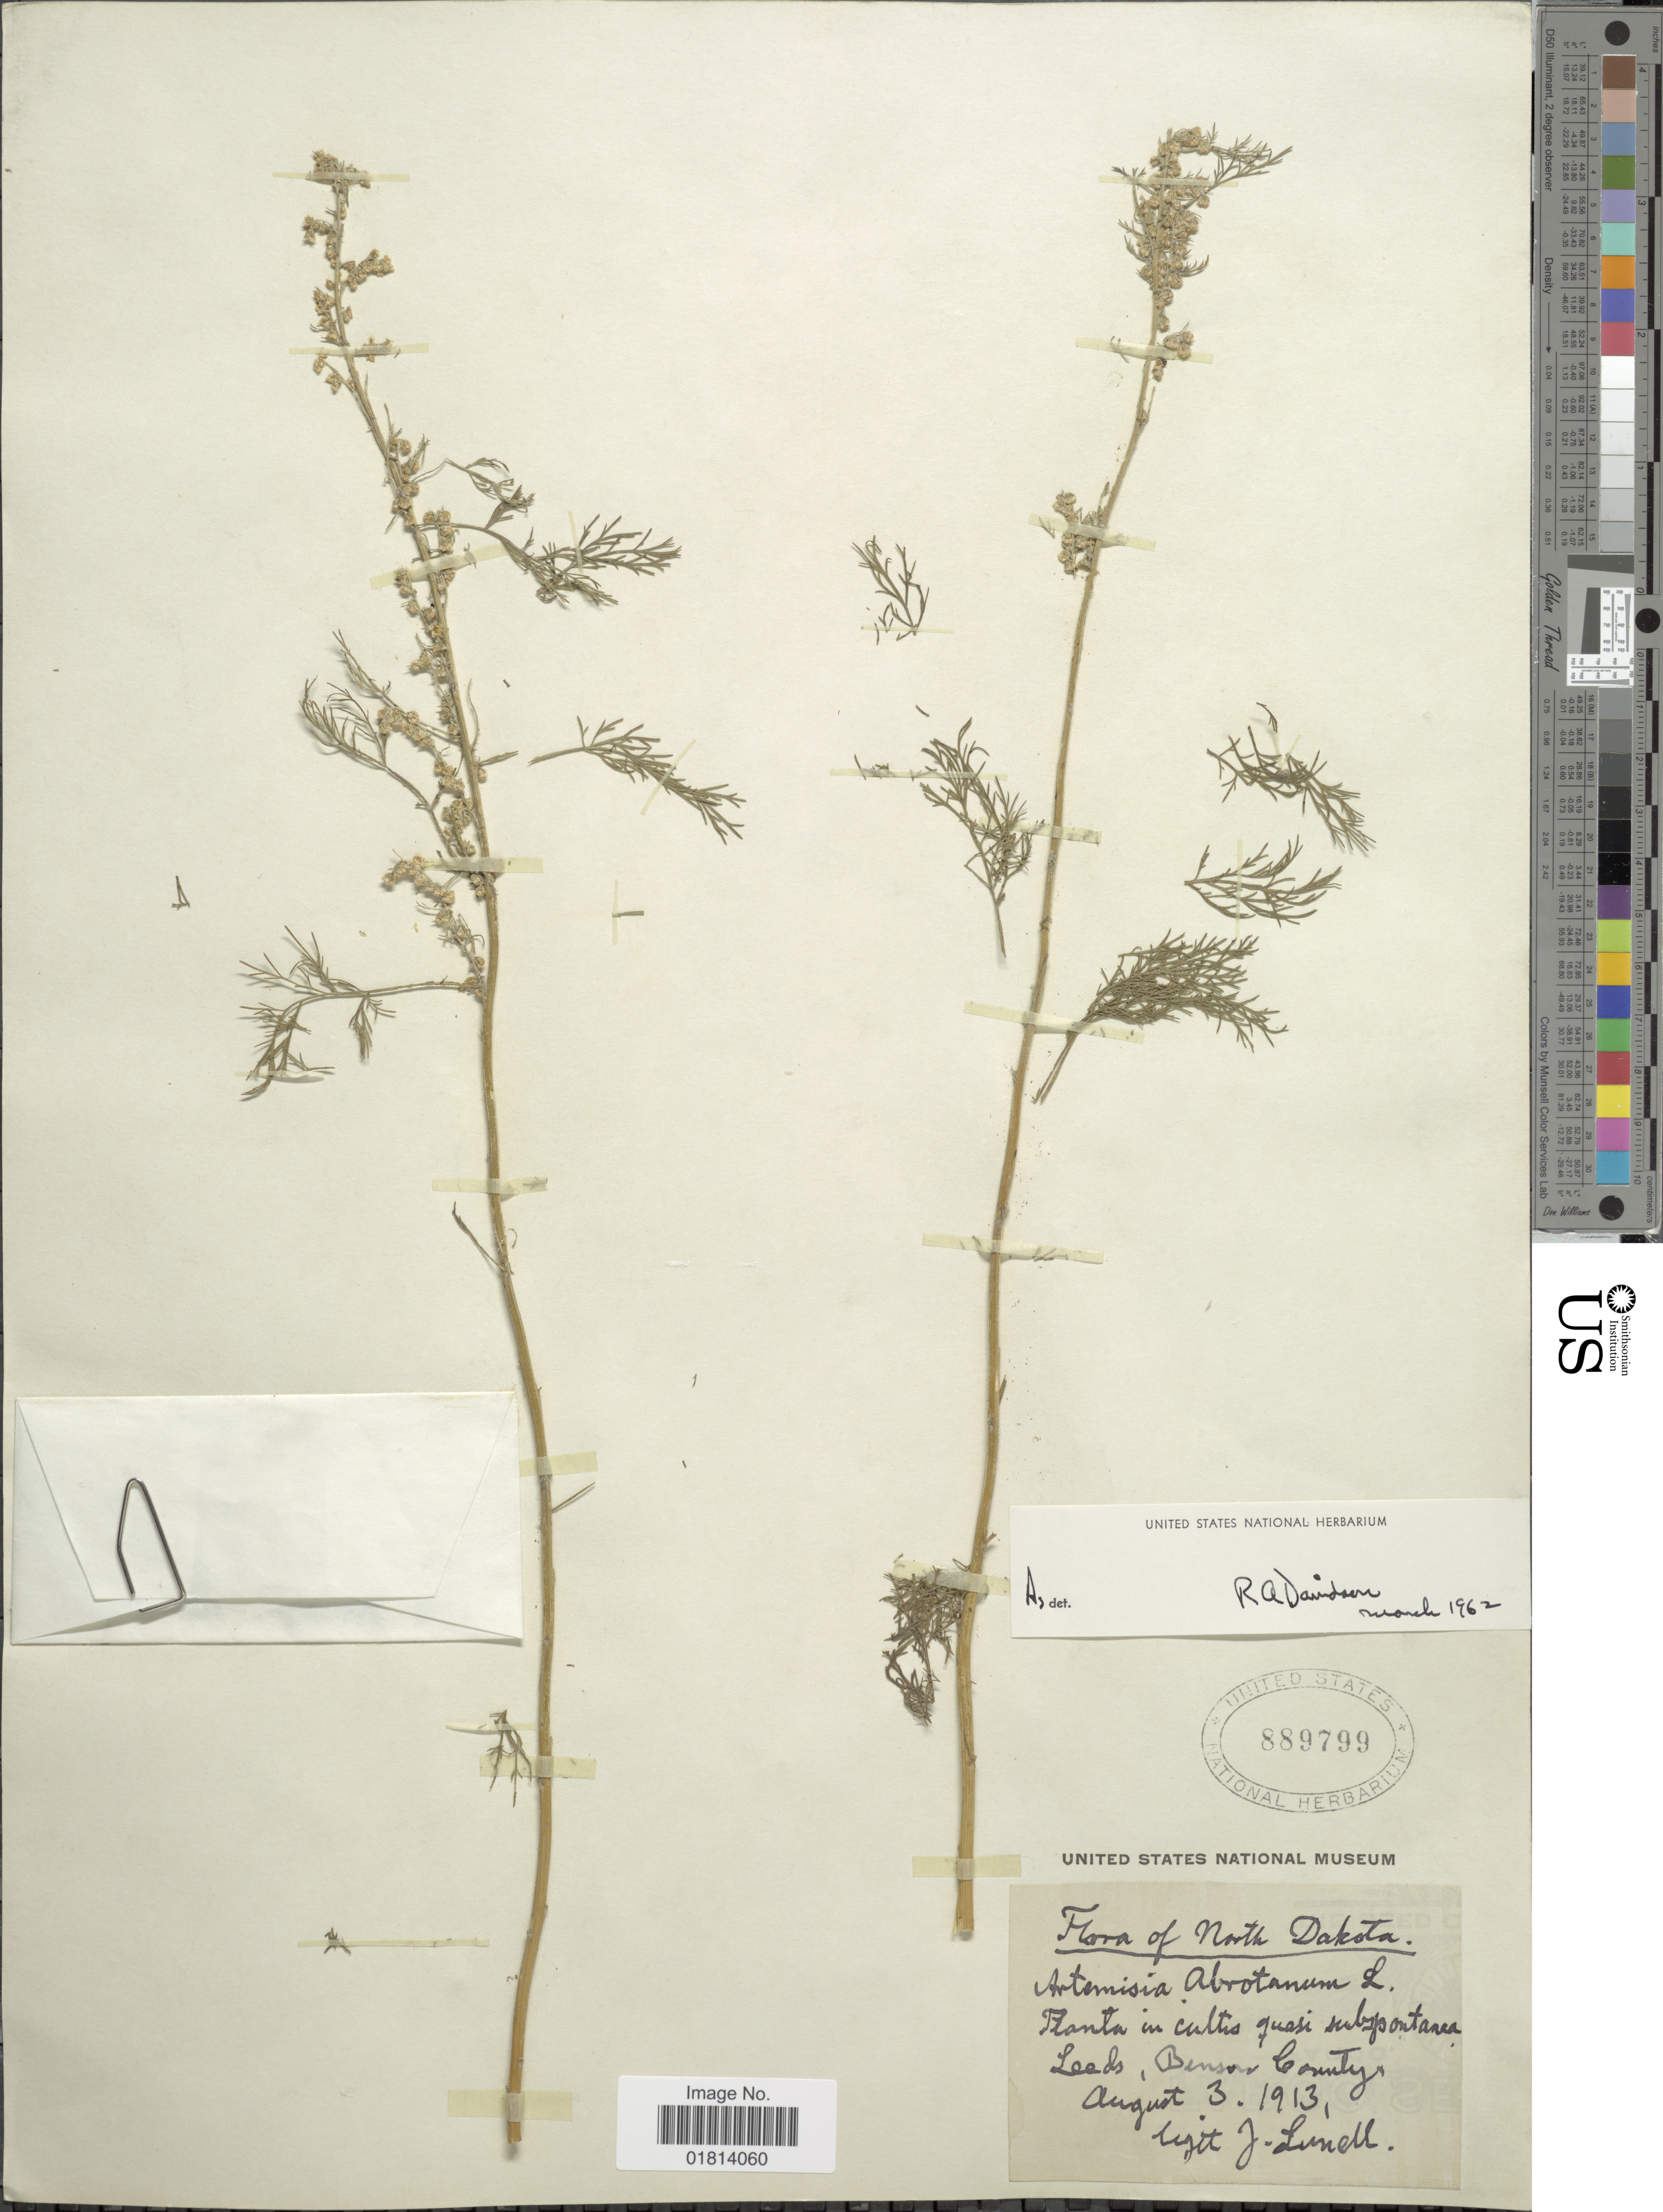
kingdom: Plantae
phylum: Tracheophyta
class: Magnoliopsida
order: Asterales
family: Asteraceae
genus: Artemisia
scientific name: Artemisia abrotanum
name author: L.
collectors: J. Lunell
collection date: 1913-08-03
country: United States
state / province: North Dakota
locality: Leeds, Benson County.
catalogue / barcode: US 889799